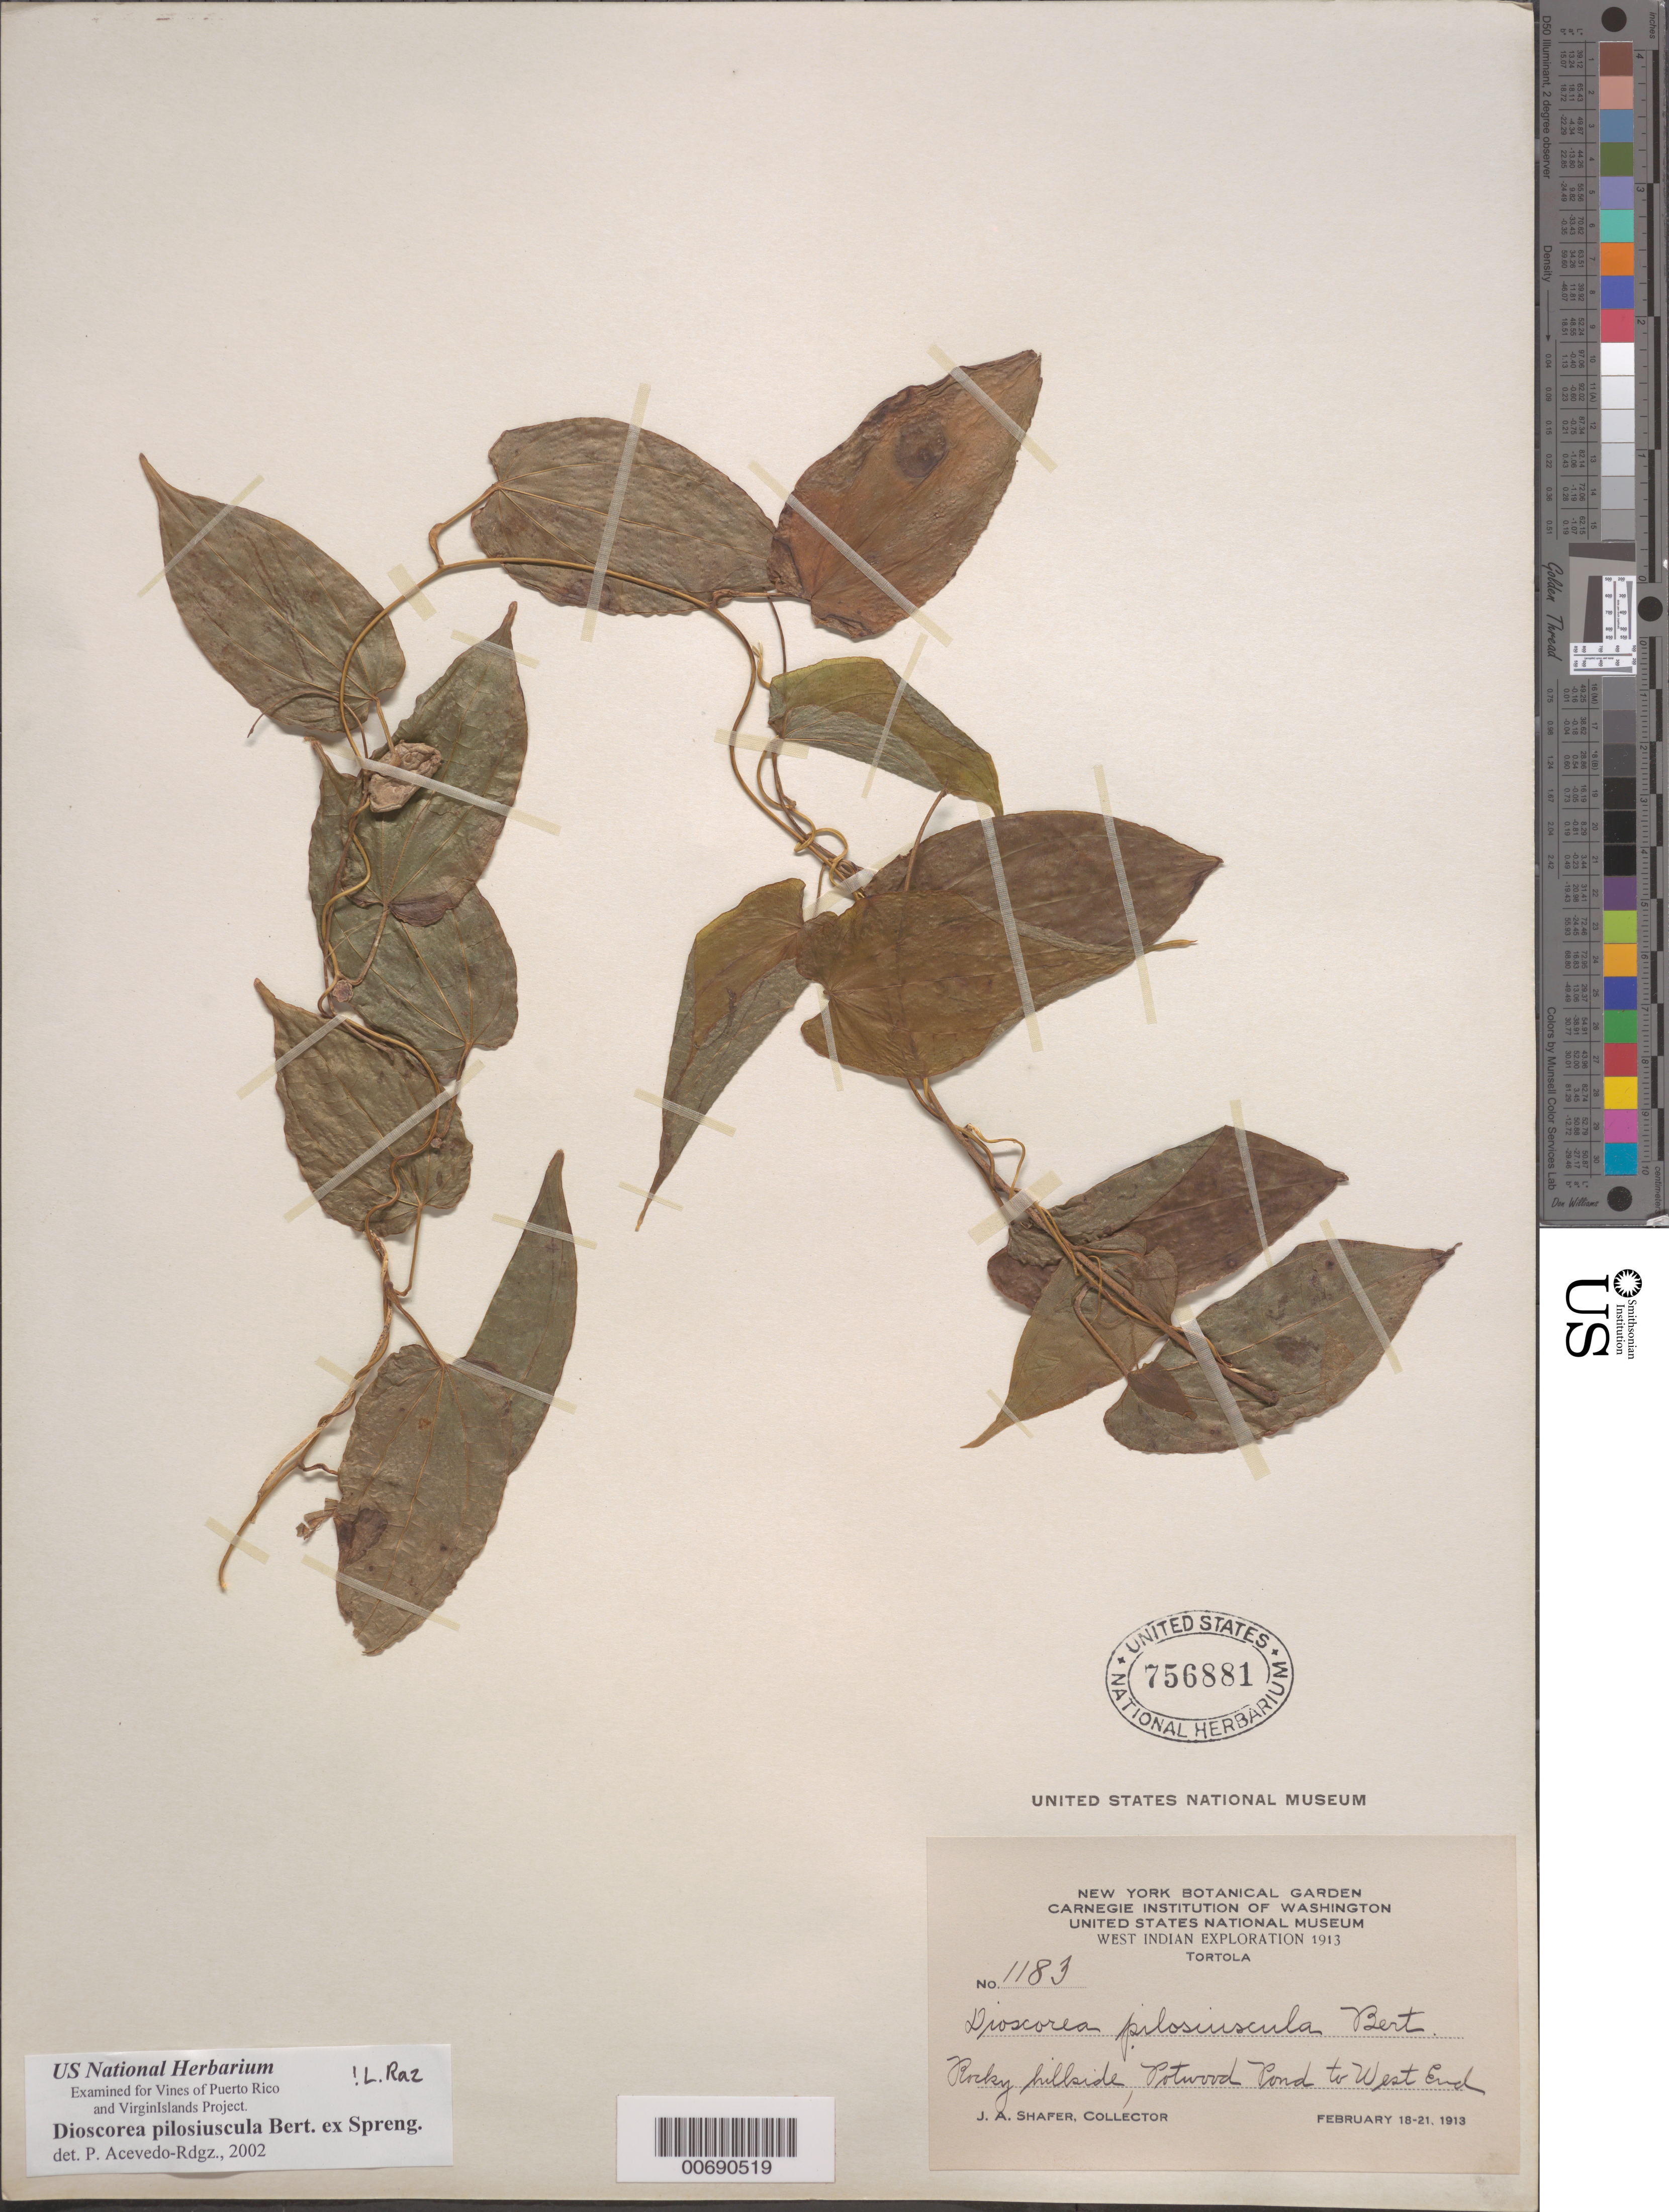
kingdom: Plantae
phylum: Tracheophyta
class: Liliopsida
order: Dioscoreales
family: Dioscoreaceae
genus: Dioscorea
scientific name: Dioscorea pilosiuscula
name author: Bertero ex Spreng.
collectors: J. A. Shafer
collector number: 1183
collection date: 1913-02-18/1913-02-21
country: British Virgin Islands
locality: Tortola. Rocky hillside, Potwood Pond at West End.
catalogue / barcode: US 756881